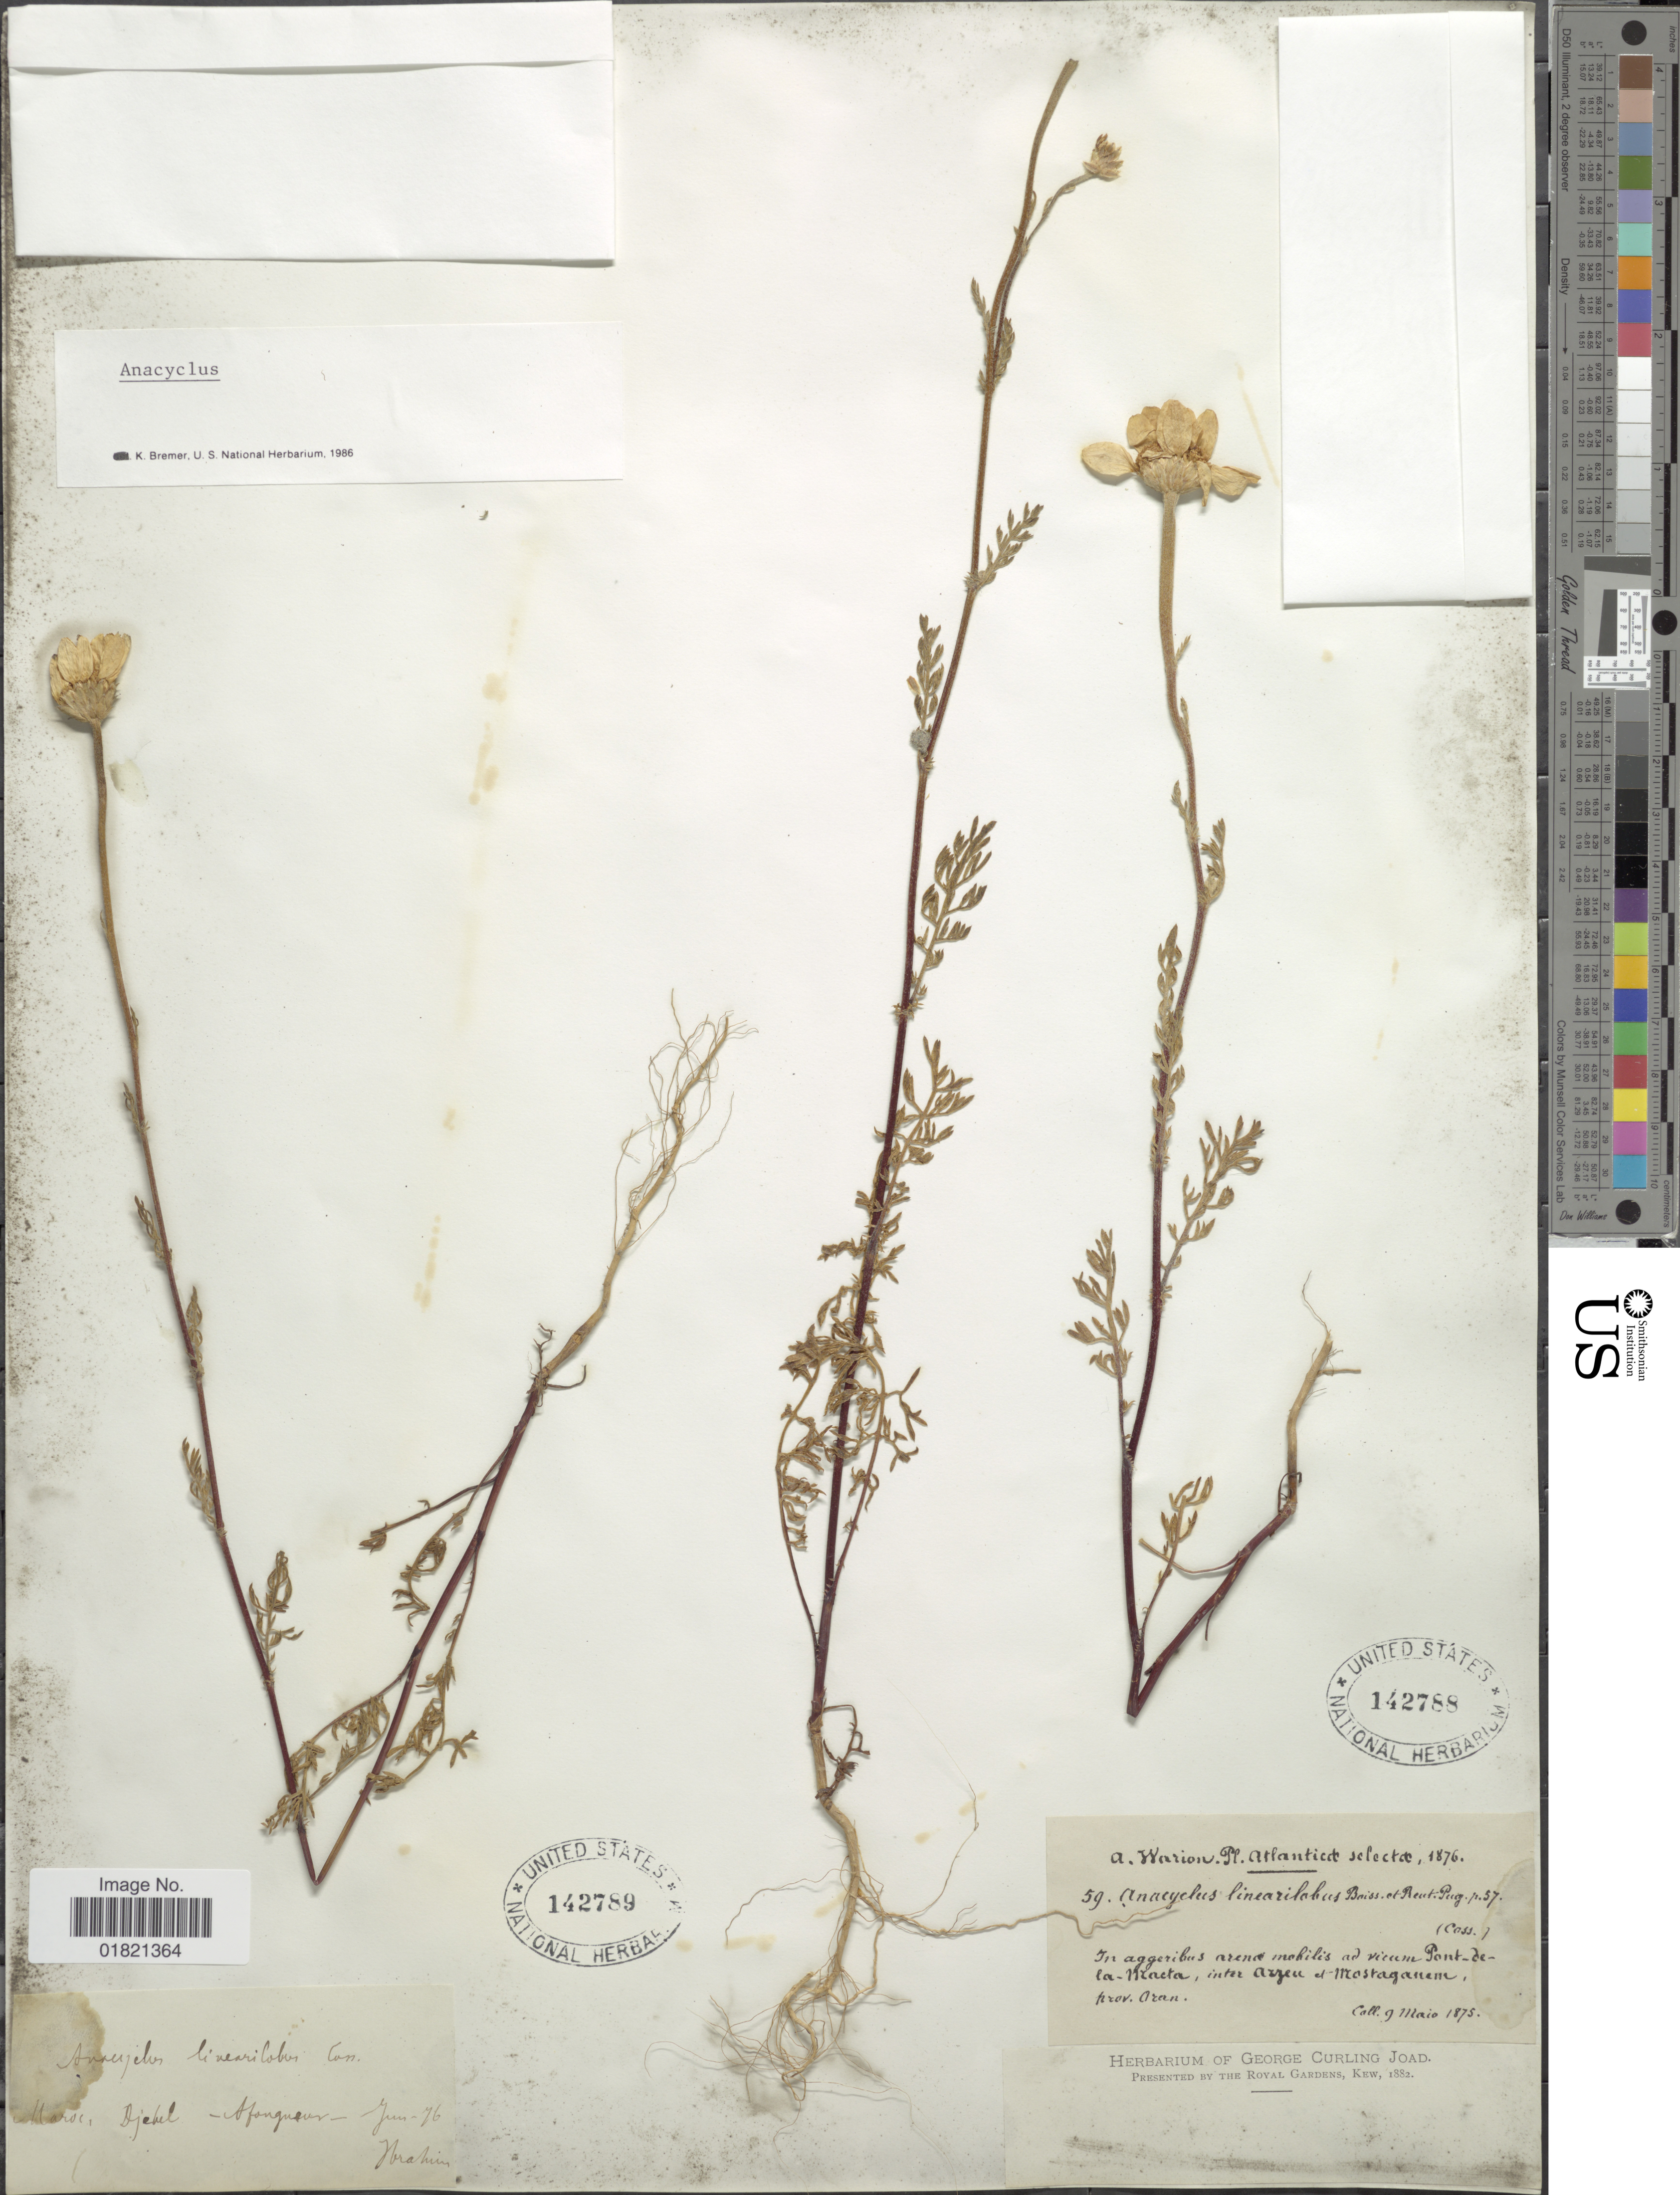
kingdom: Plantae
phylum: Tracheophyta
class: Magnoliopsida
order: Asterales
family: Asteraceae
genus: Anacyclus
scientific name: Anacyclus linearilobus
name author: Boiss. & Reut.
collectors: -. Ibrahim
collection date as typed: Transcribed d/m/y: /6/76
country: Morocco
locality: Djebel - Afougueur.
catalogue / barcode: US 142789-2